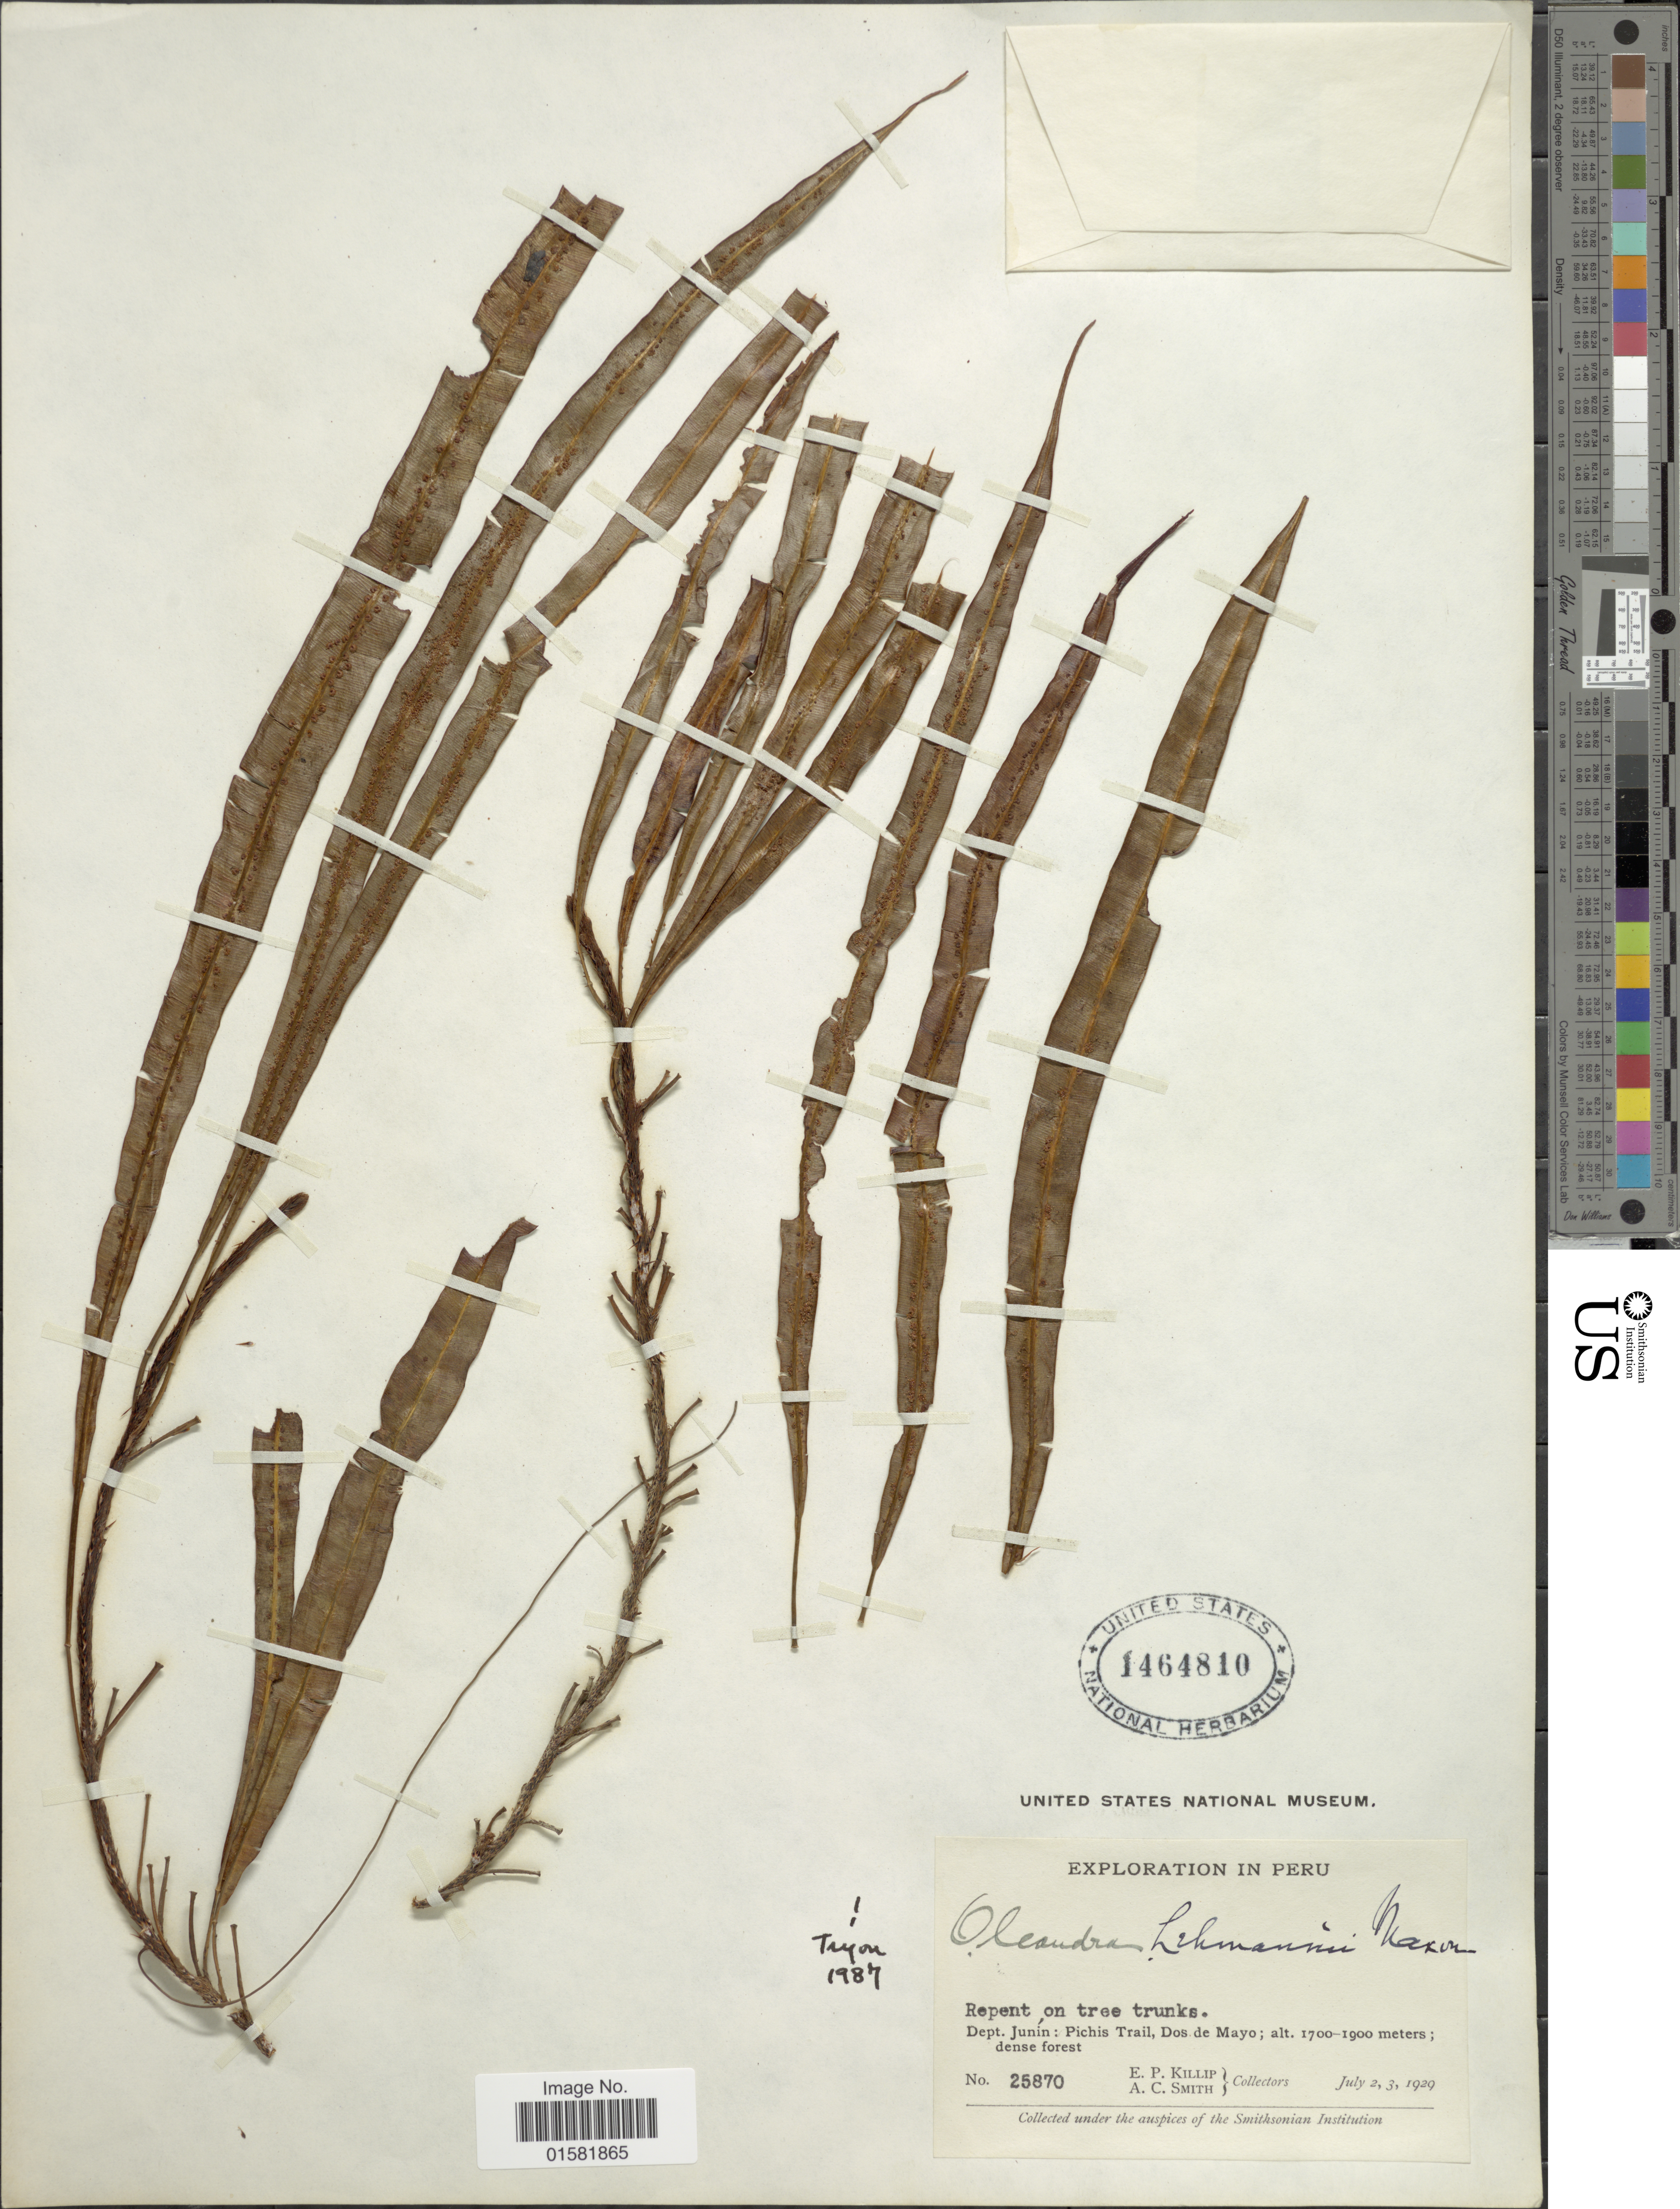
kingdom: Plantae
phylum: Tracheophyta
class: Polypodiopsida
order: Polypodiales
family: Oleandraceae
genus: Oleandra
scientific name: Oleandra lehmannii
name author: Maxon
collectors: E. P. Killip & A. C. Smith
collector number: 25870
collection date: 1929-07-02/1929-07-03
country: Peru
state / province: Junín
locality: Peru, Dept. Junín: Pichis Trail, Dos de Mayo.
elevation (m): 1700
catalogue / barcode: US 1464810